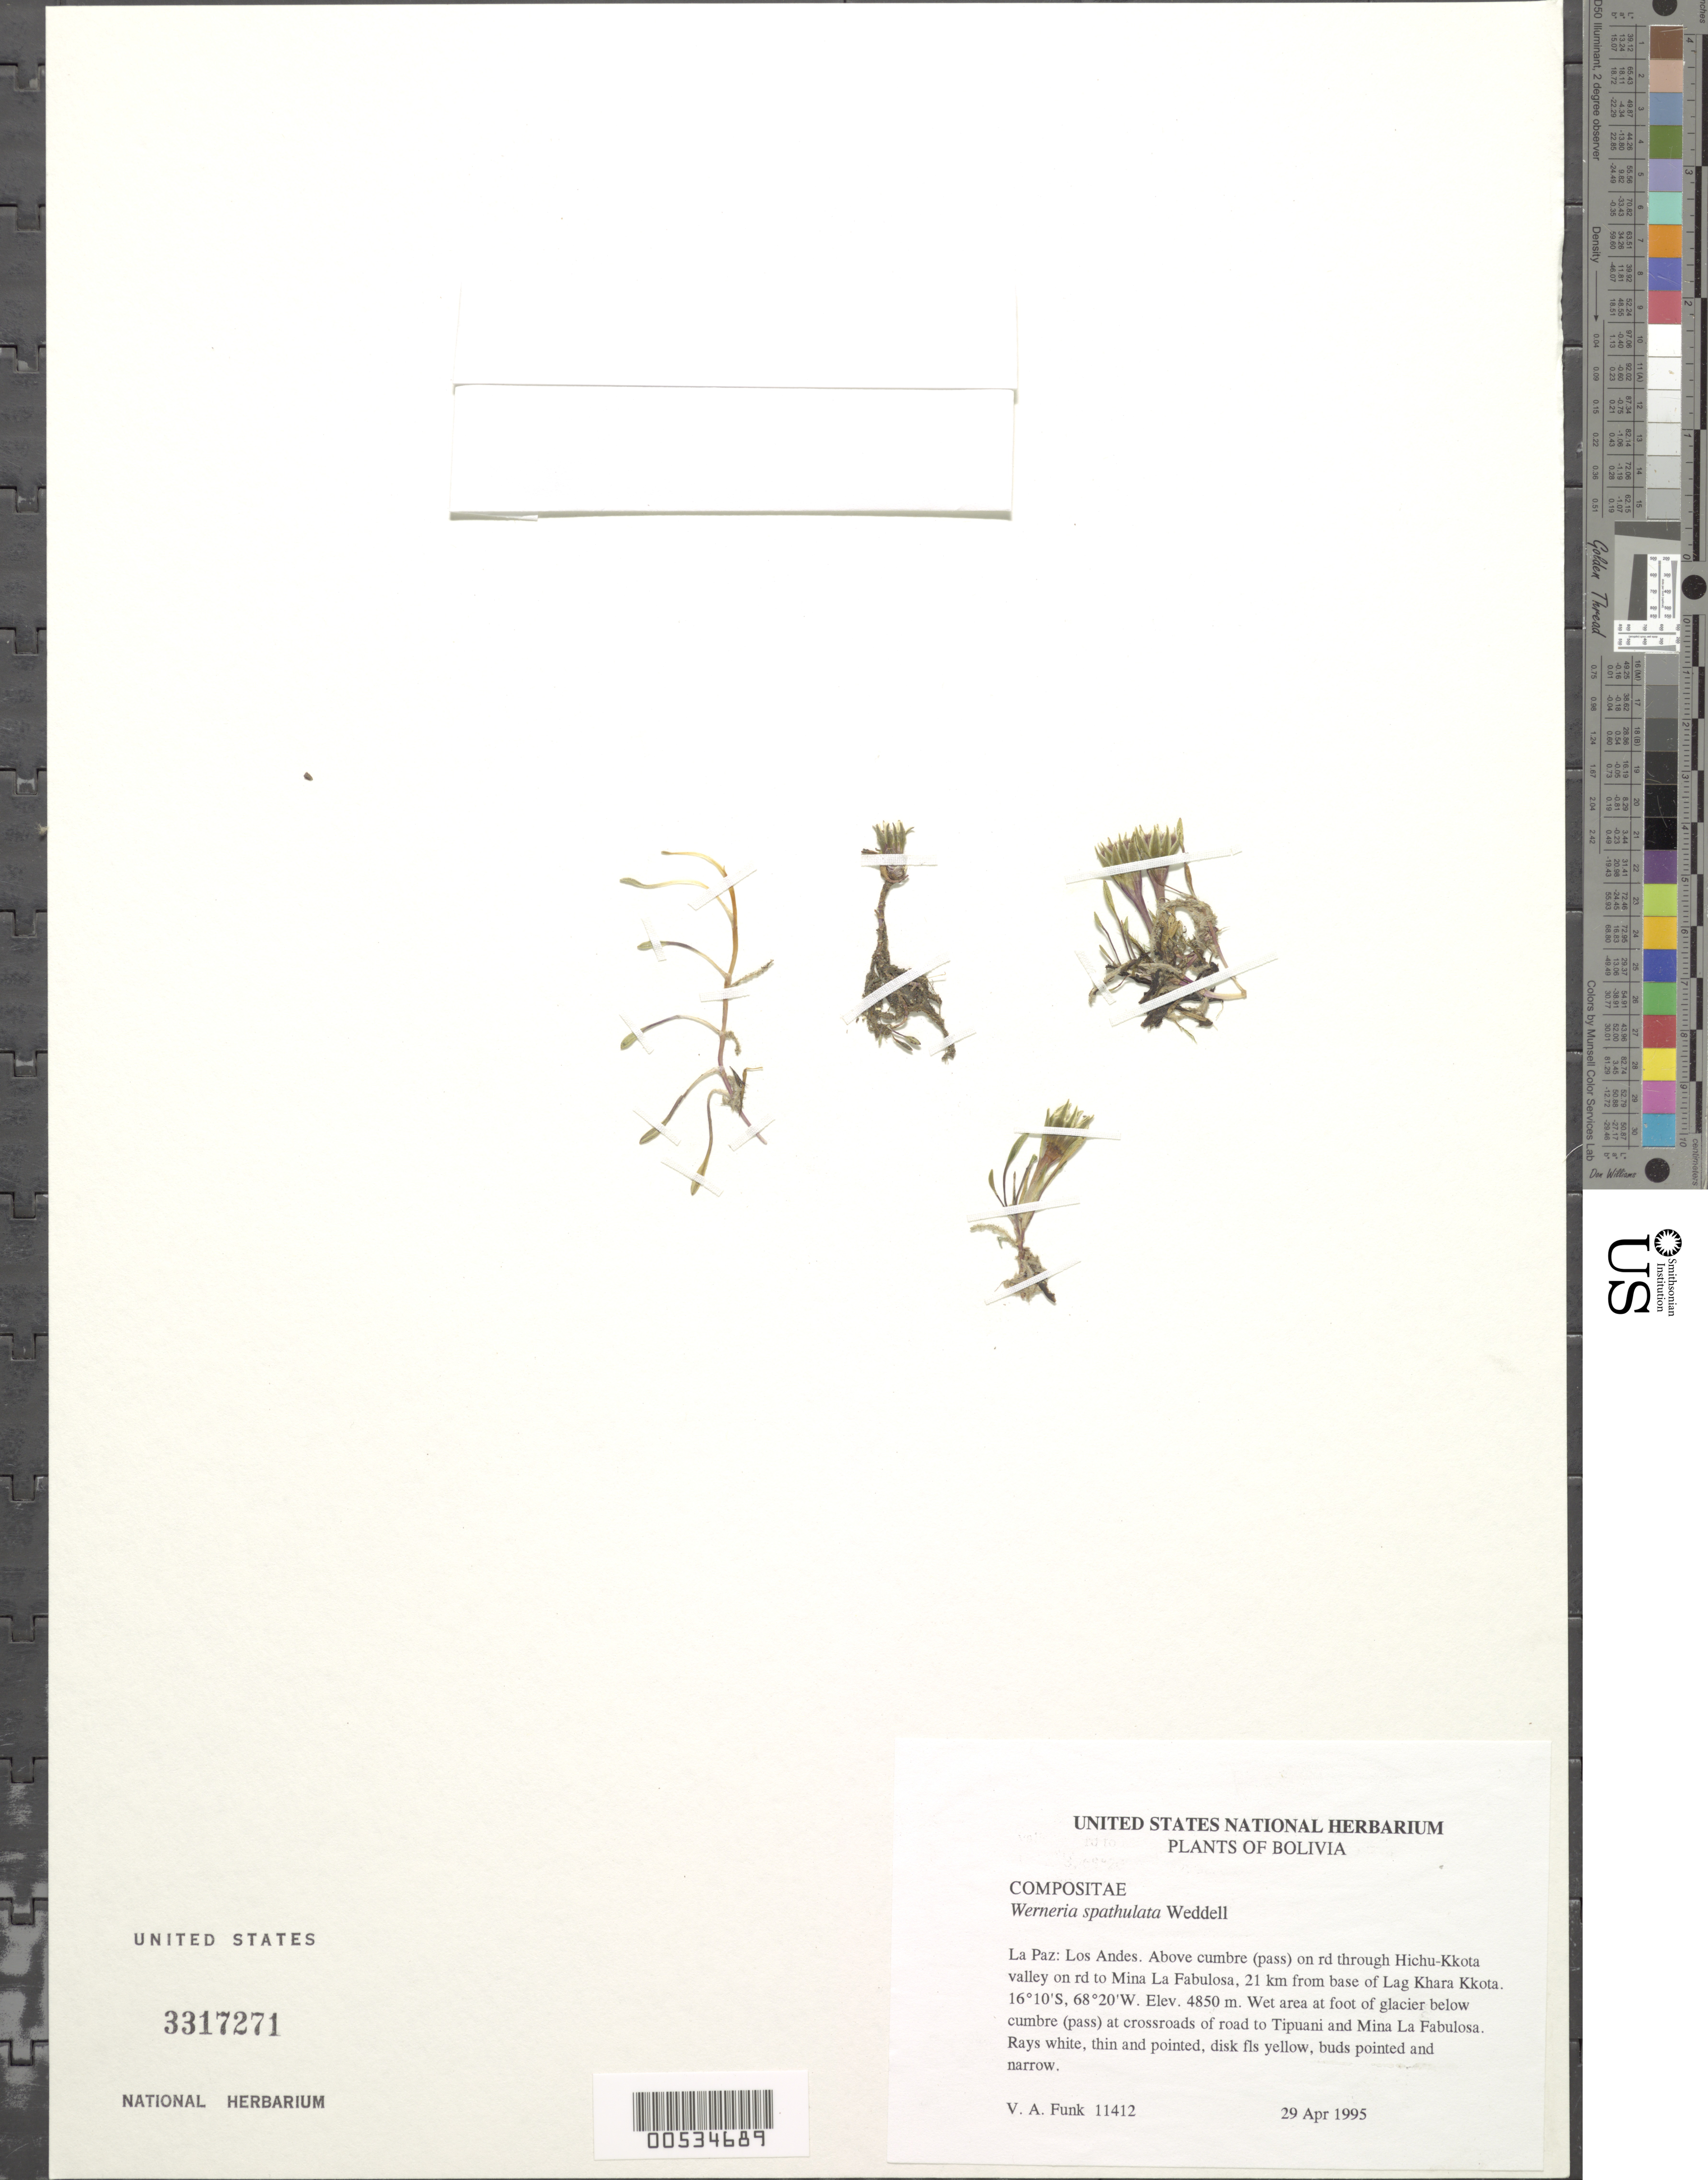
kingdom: Plantae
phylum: Tracheophyta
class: Magnoliopsida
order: Asterales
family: Asteraceae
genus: Werneria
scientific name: Werneria spathulata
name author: Wedd.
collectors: V. Funk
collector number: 11412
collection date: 1995-04-29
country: Bolivia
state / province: La Paz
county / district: Los Andes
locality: Hichu-Kkota valley, above cumbre (pass) on rd through Hichu-Kkota valley on rd to Mina La Fabulosa, 21 km from base of Lgn Khara Kkota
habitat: Wet area at foot of glacier below cumbre (pass)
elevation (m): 4850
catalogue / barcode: US 3317271